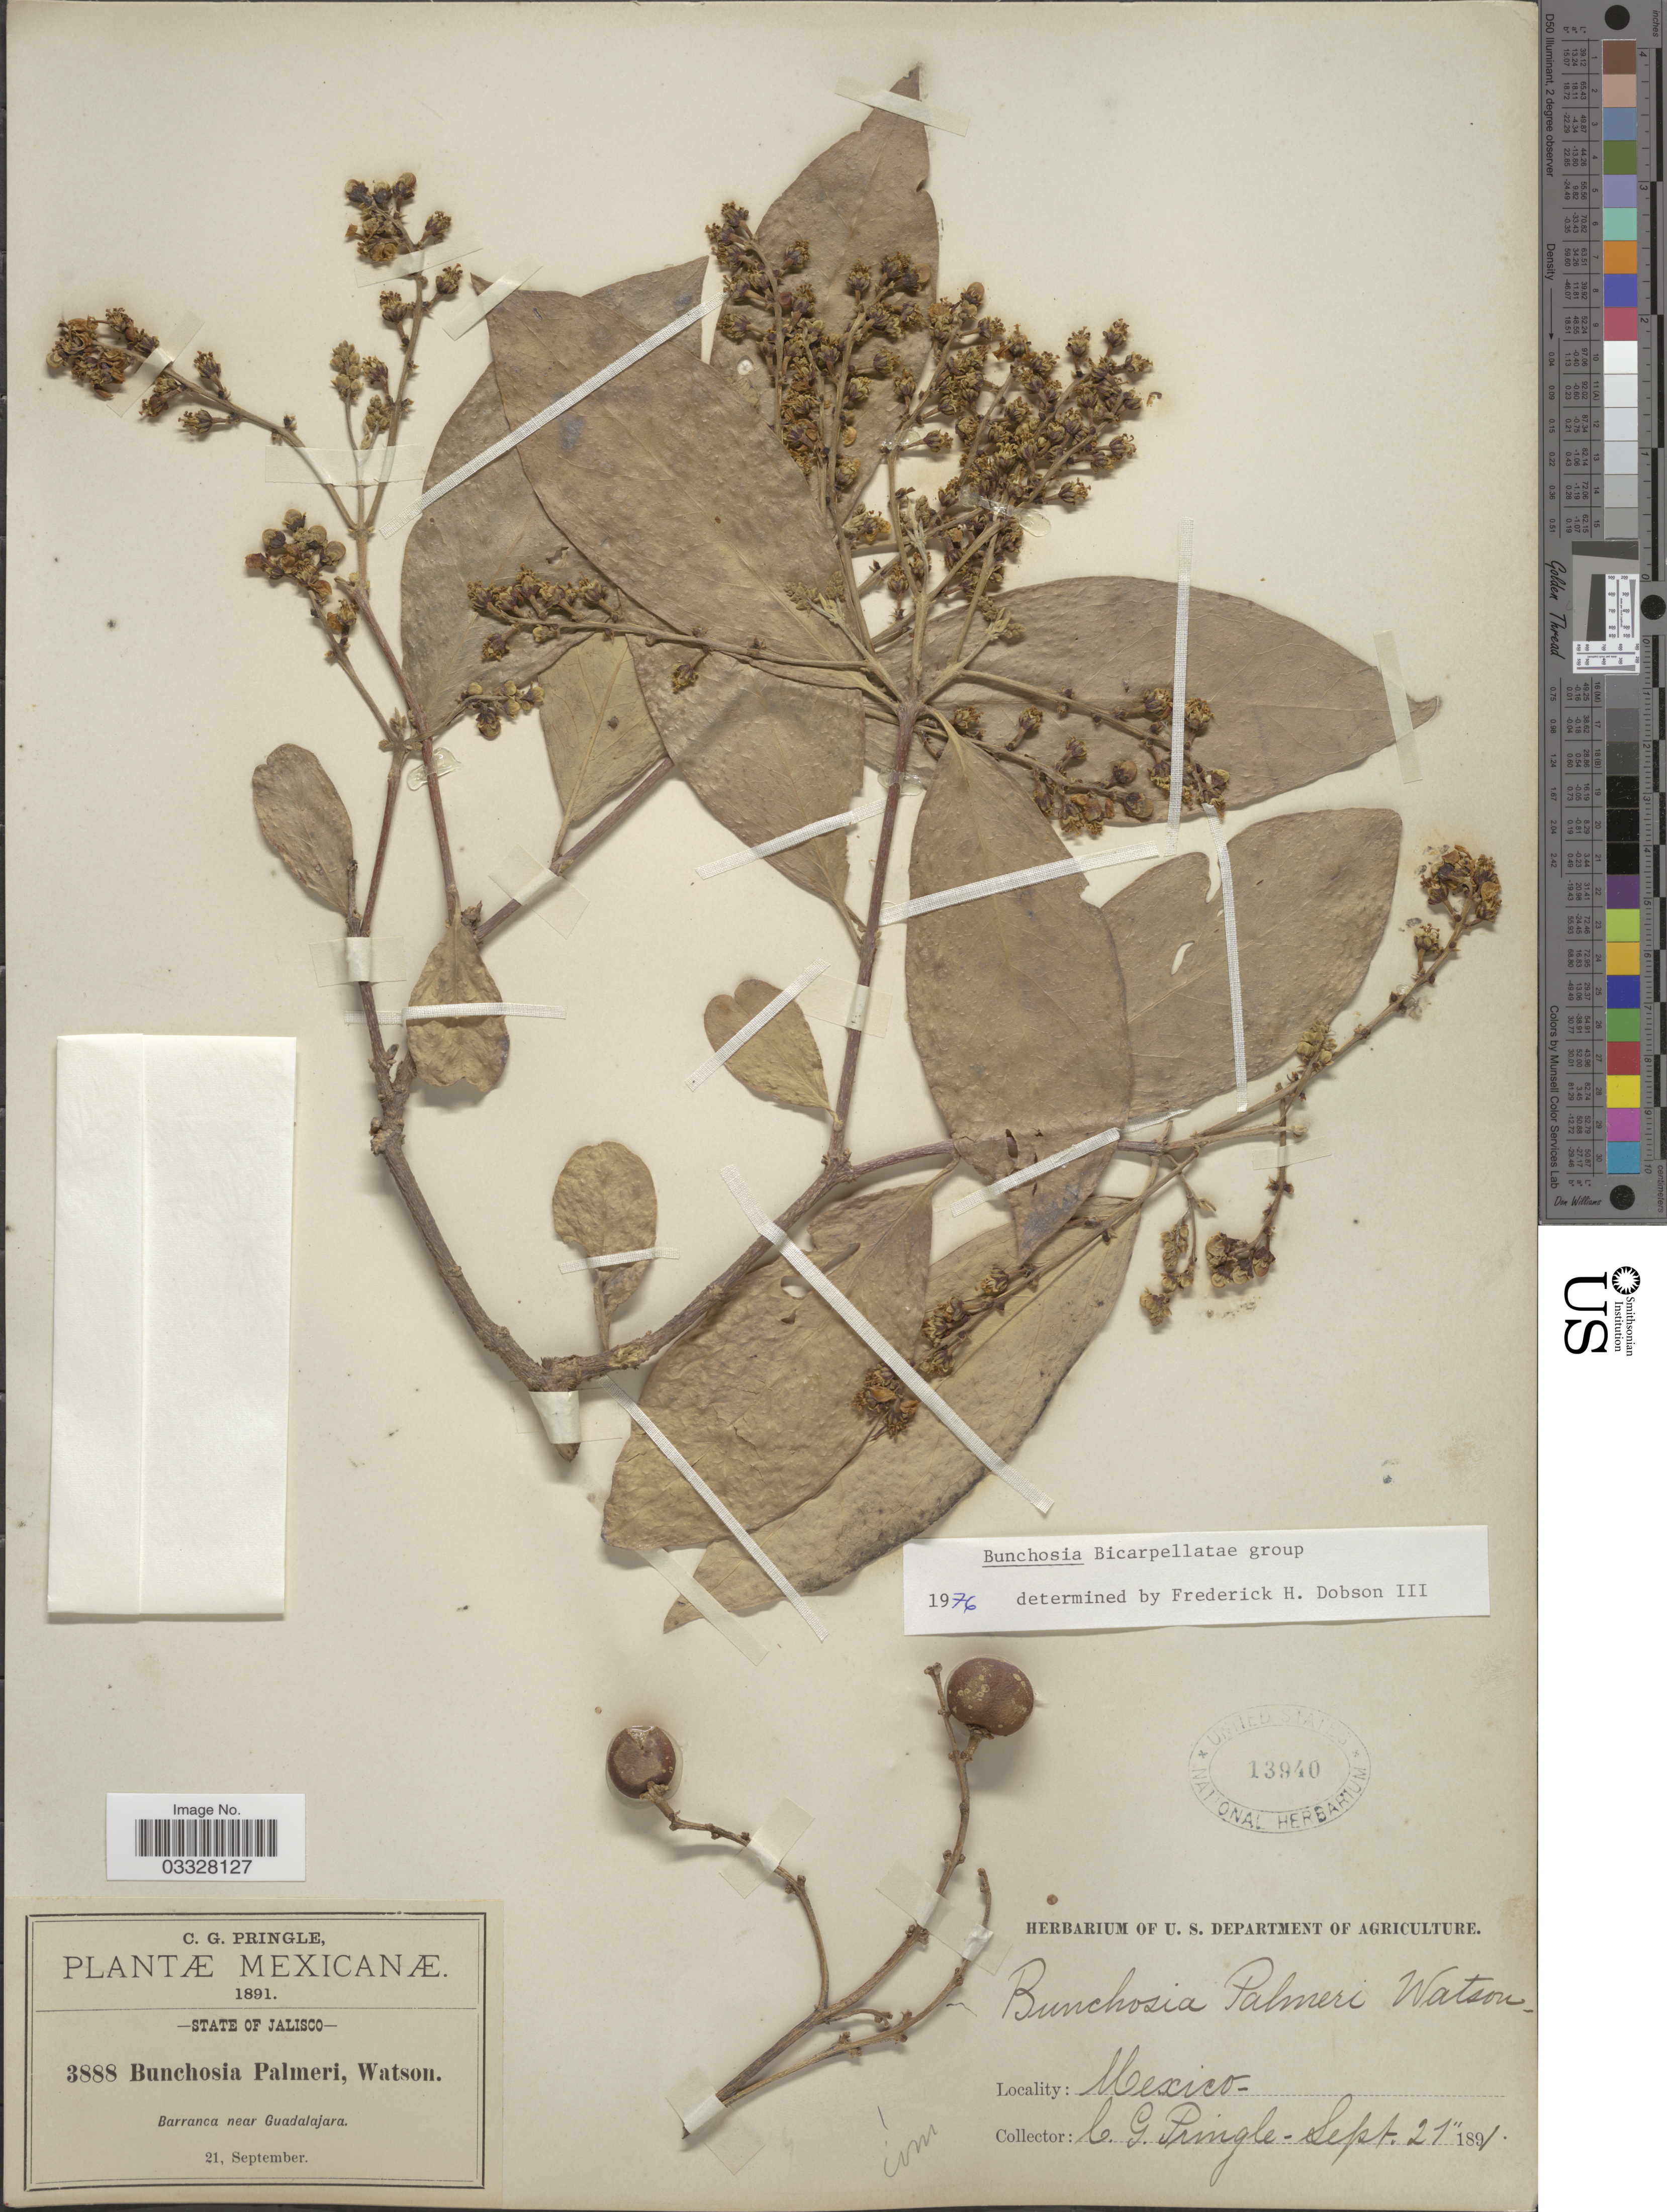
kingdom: Plantae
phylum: Tracheophyta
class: Magnoliopsida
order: Malpighiales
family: Malpighiaceae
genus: Bunchosia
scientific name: Bunchosia palmeri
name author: S. Watson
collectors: C. G. Pringle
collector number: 3888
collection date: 1891-09-21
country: Mexico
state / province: Jalisco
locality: Barranca near Guadalajara.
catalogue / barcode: US 13940